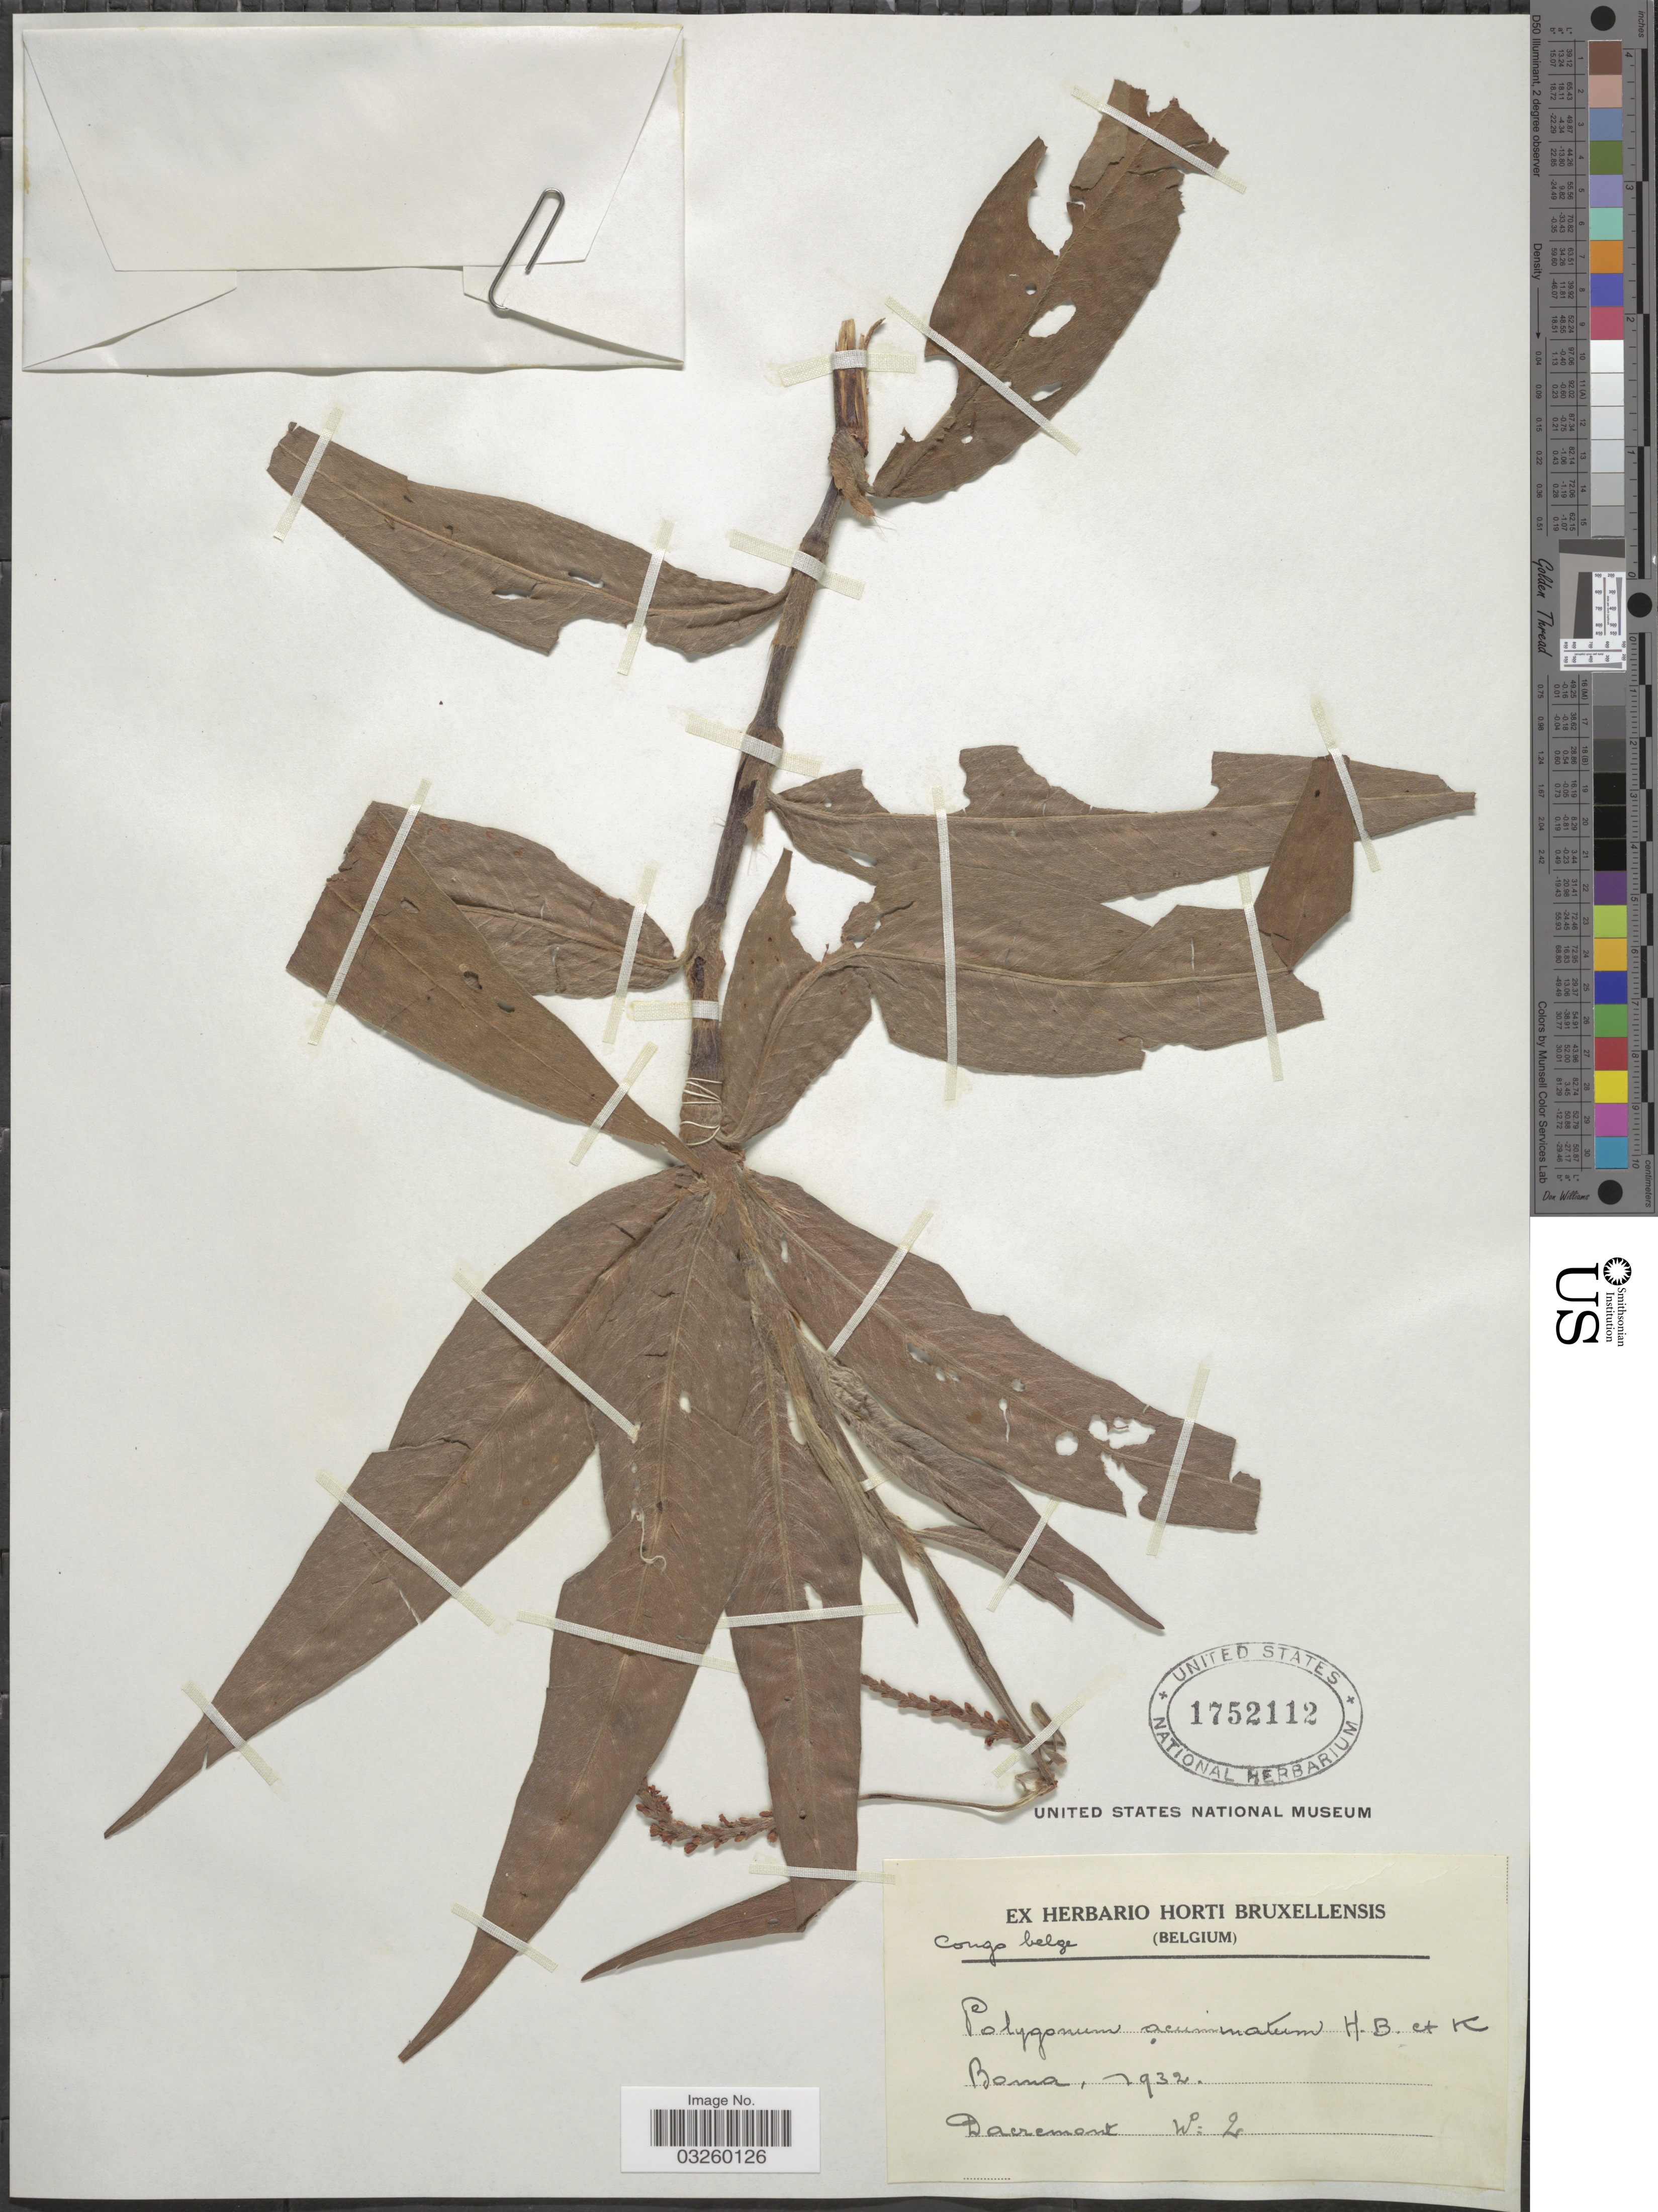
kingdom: Plantae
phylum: Tracheophyta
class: Magnoliopsida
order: Caryophyllales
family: Polygonaceae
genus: Polygonum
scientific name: Polygonum acuminatum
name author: Kunth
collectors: -. Dacremont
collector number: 2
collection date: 1932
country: Congo, Democratic Republic of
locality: Congo Belge. Boma.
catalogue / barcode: US 1752112